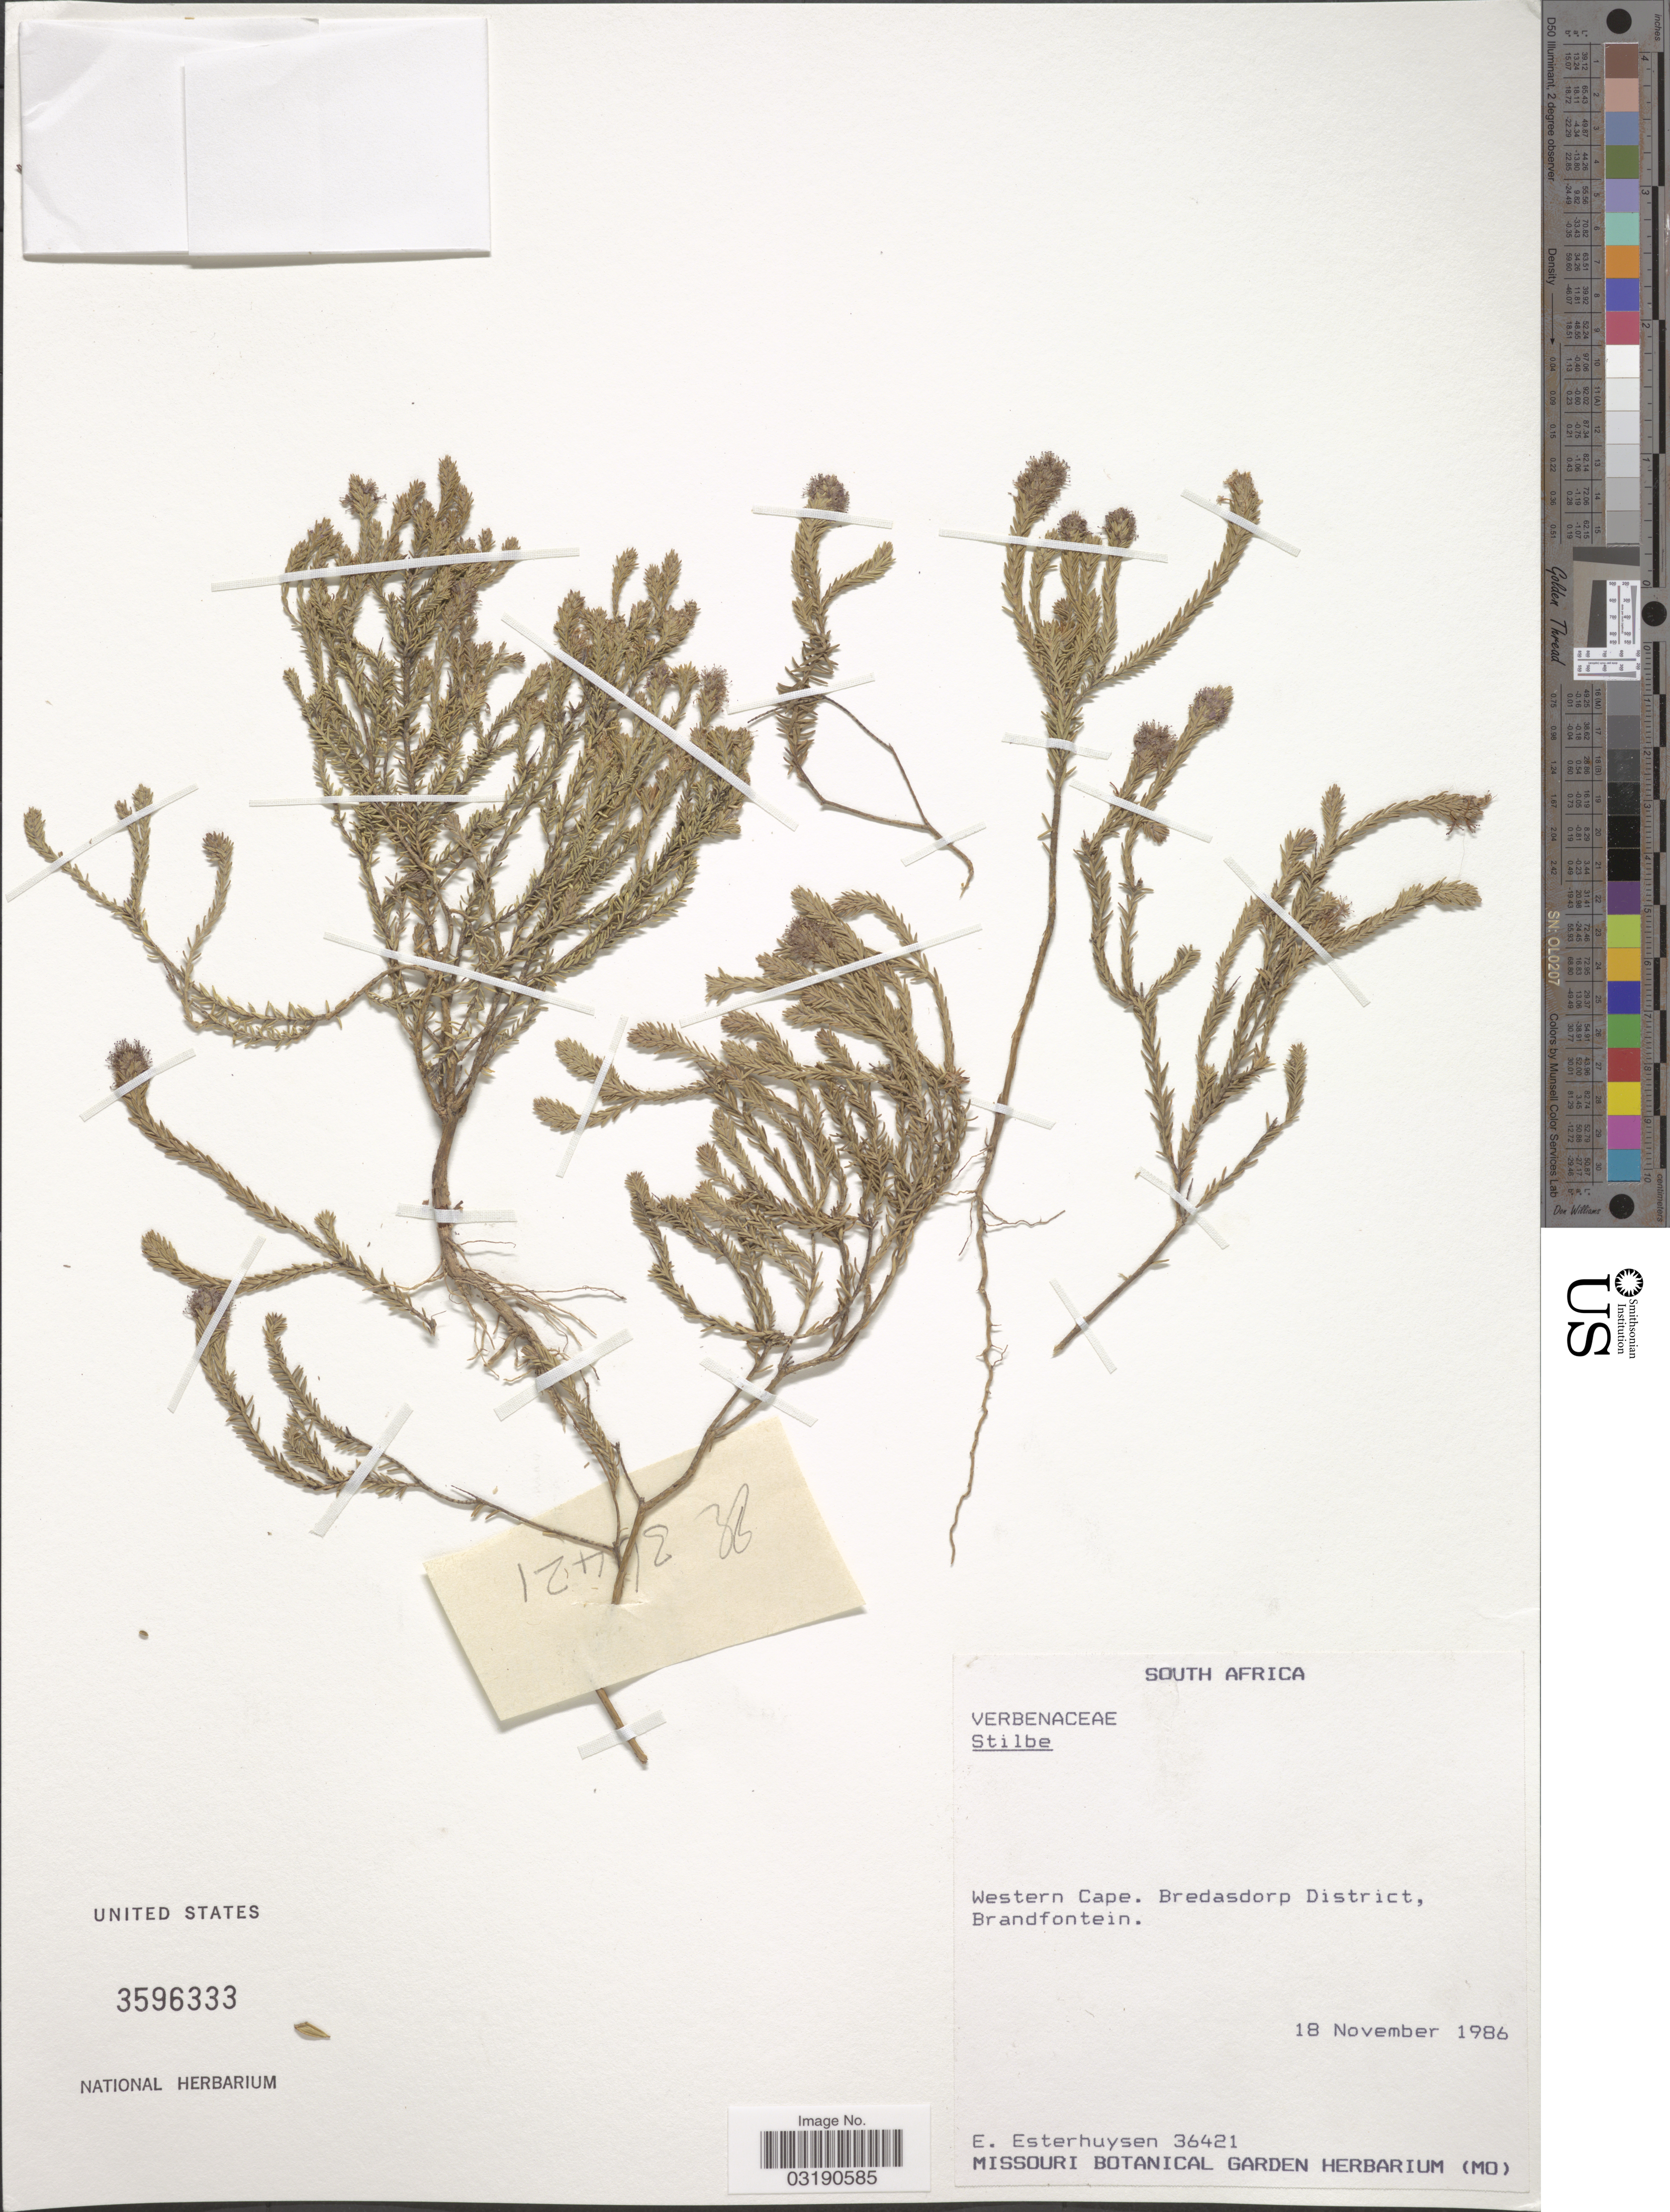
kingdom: Plantae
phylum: Tracheophyta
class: Magnoliopsida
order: Lamiales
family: Stilbaceae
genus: Stilbe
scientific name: Stilbe sp.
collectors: E. E. Esterhuysen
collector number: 36421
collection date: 1986-11-18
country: South Africa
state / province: Western Cape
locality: Bredasdorp District, Brandfontein.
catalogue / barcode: US 3596333